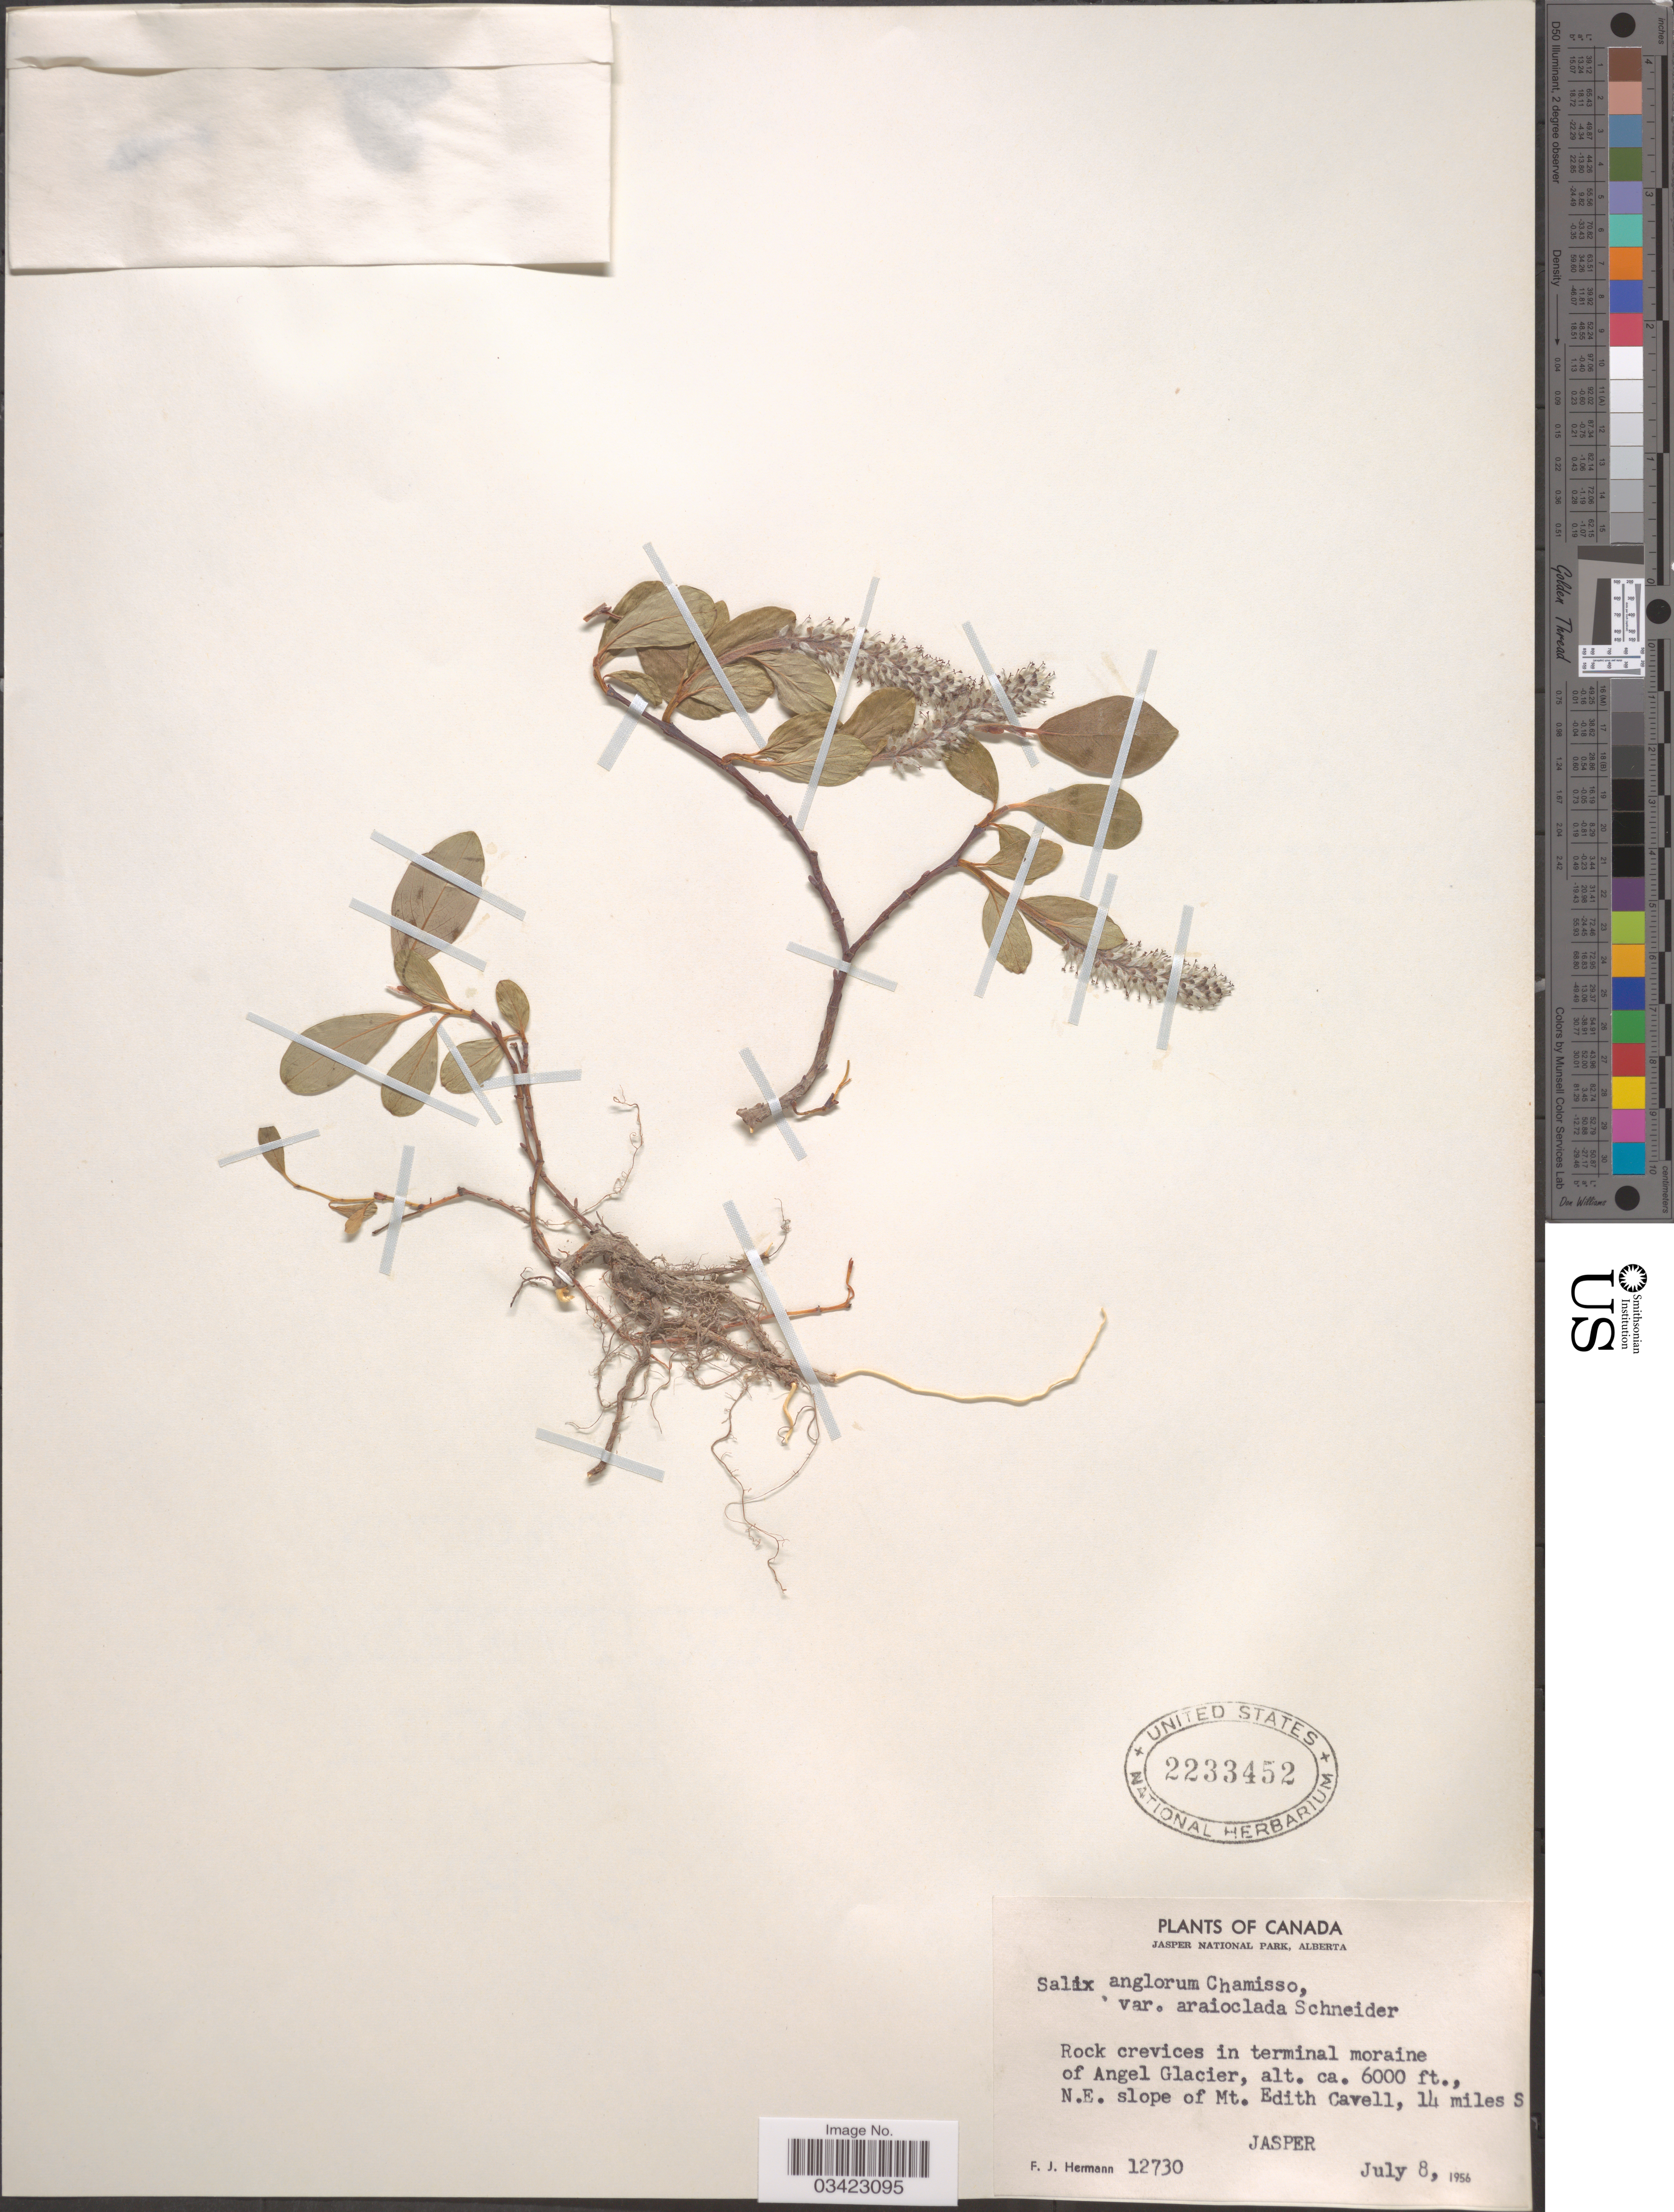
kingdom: Plantae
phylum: Tracheophyta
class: Magnoliopsida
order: Malpighiales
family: Salicaceae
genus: Salix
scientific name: Salix anglorum var. araioclada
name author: C.K. Schneid.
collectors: F. J. Hermann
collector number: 12730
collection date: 1956-07-08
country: Canada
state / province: Alberta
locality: Jasper National Park. Angel Glacier, N.E. slope of Mt. Edith Cavell, 14 miles S Jasper.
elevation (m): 1829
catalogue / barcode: US 2233452